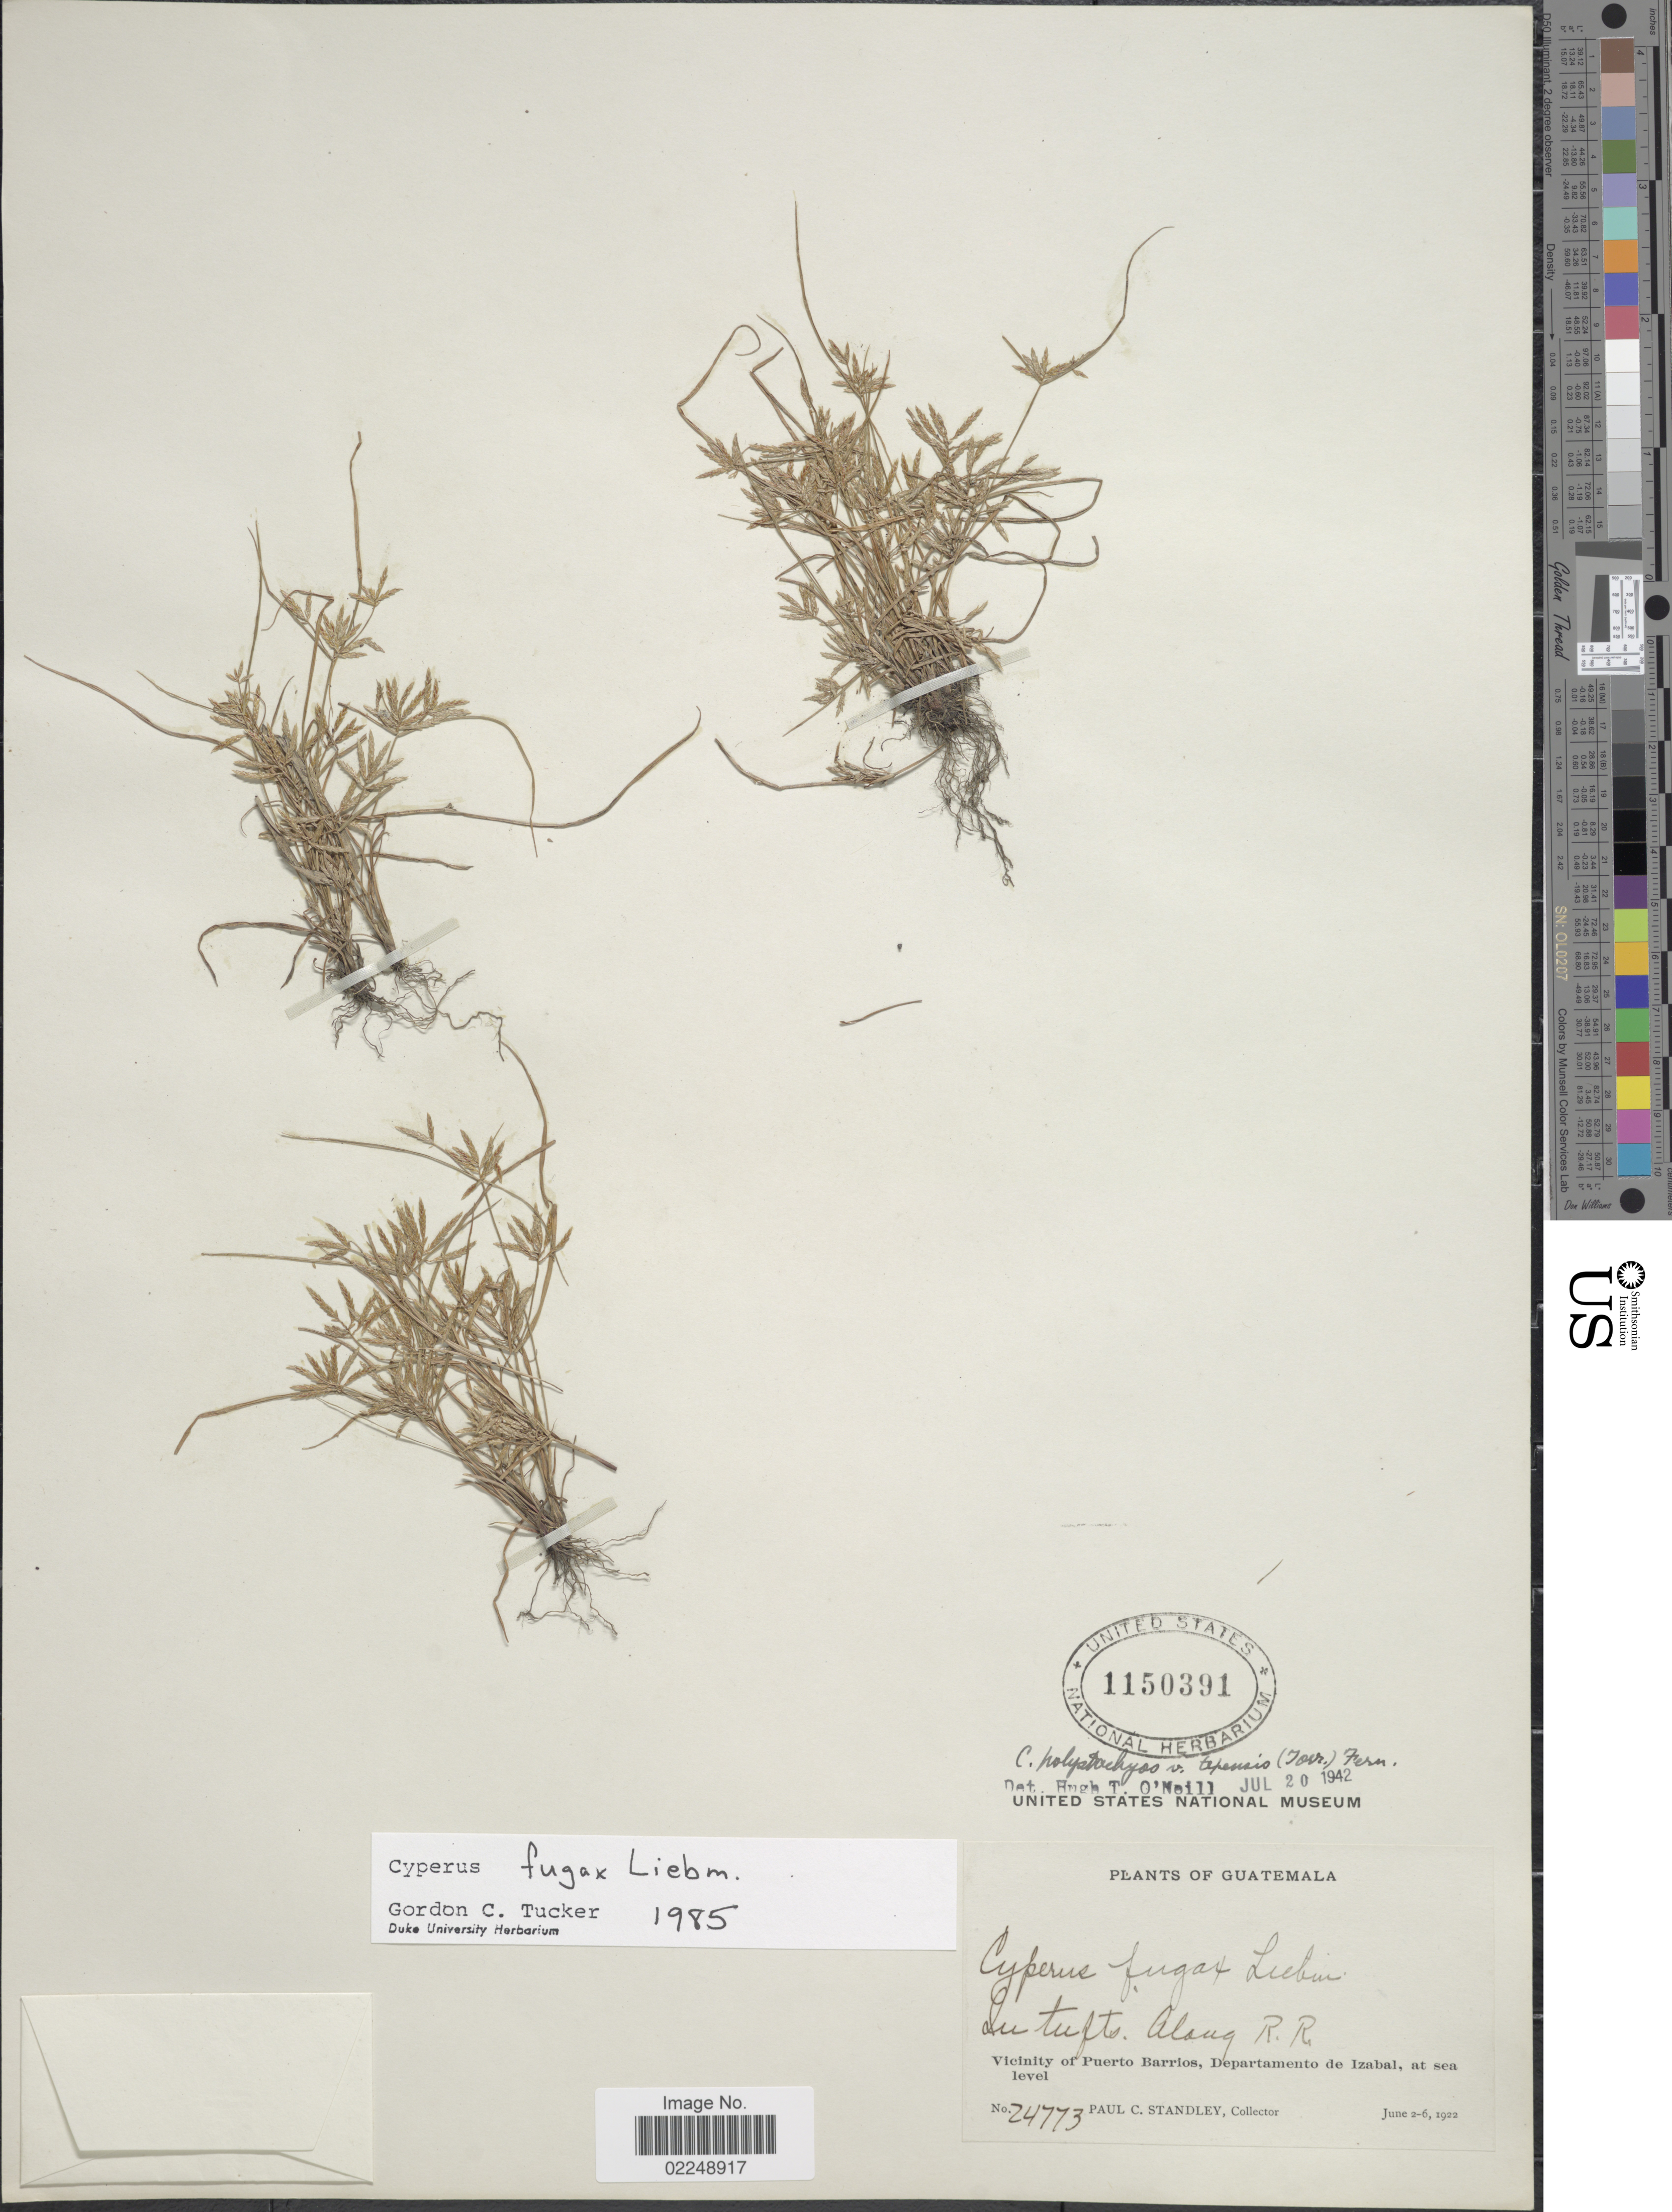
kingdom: Plantae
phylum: Tracheophyta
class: Liliopsida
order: Poales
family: Cyperaceae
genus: Cyperus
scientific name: Cyperus fugax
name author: Liebm.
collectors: P. C. Standley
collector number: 24773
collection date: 1922-06-02/1922-06-06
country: Guatemala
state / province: Izabal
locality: Along R.R. , Vicinity of Puerto Barrios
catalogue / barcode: US 1150391